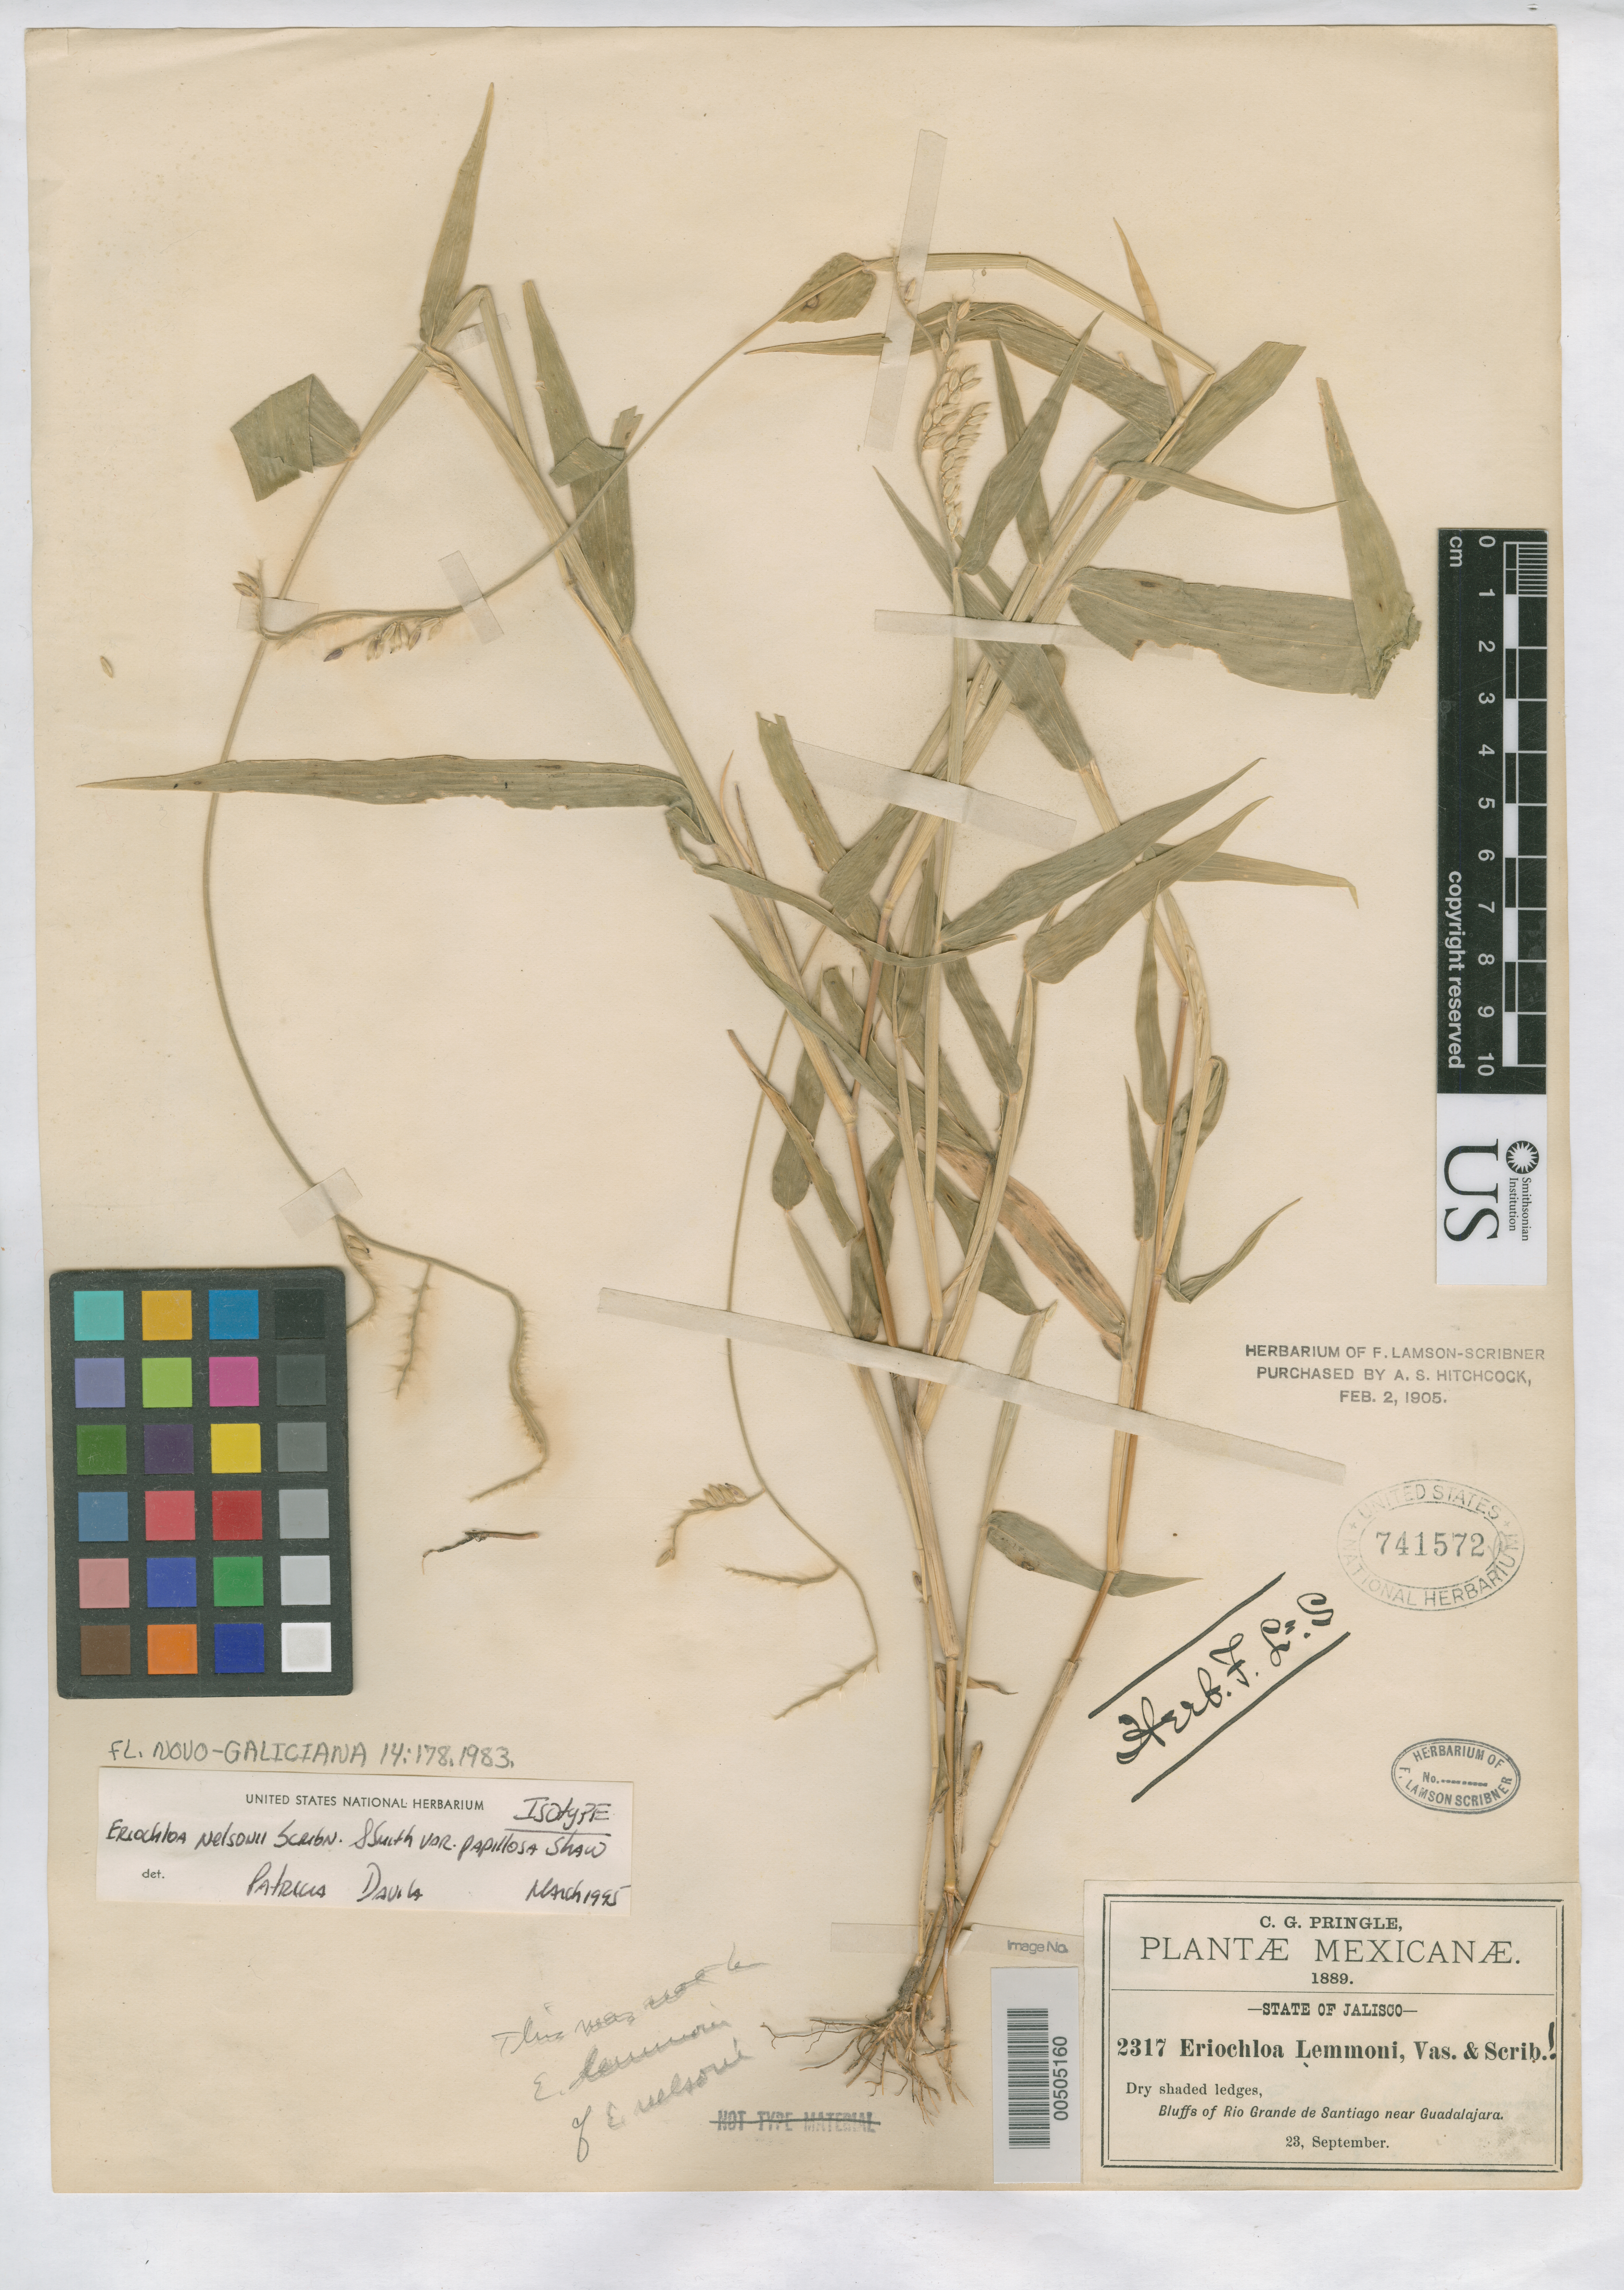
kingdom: Plantae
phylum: Tracheophyta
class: Liliopsida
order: Poales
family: Poaceae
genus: Eriochloa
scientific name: Eriochloa nelsonii var. papillosa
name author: R.B. Shaw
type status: Isotype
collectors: C. G. Pringle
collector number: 2317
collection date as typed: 23 Sep 1889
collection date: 1889-09-23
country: Mexico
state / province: Jalisco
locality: Bluffs of Rio Grande de Santiago near Guadalajara.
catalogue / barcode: US 741572